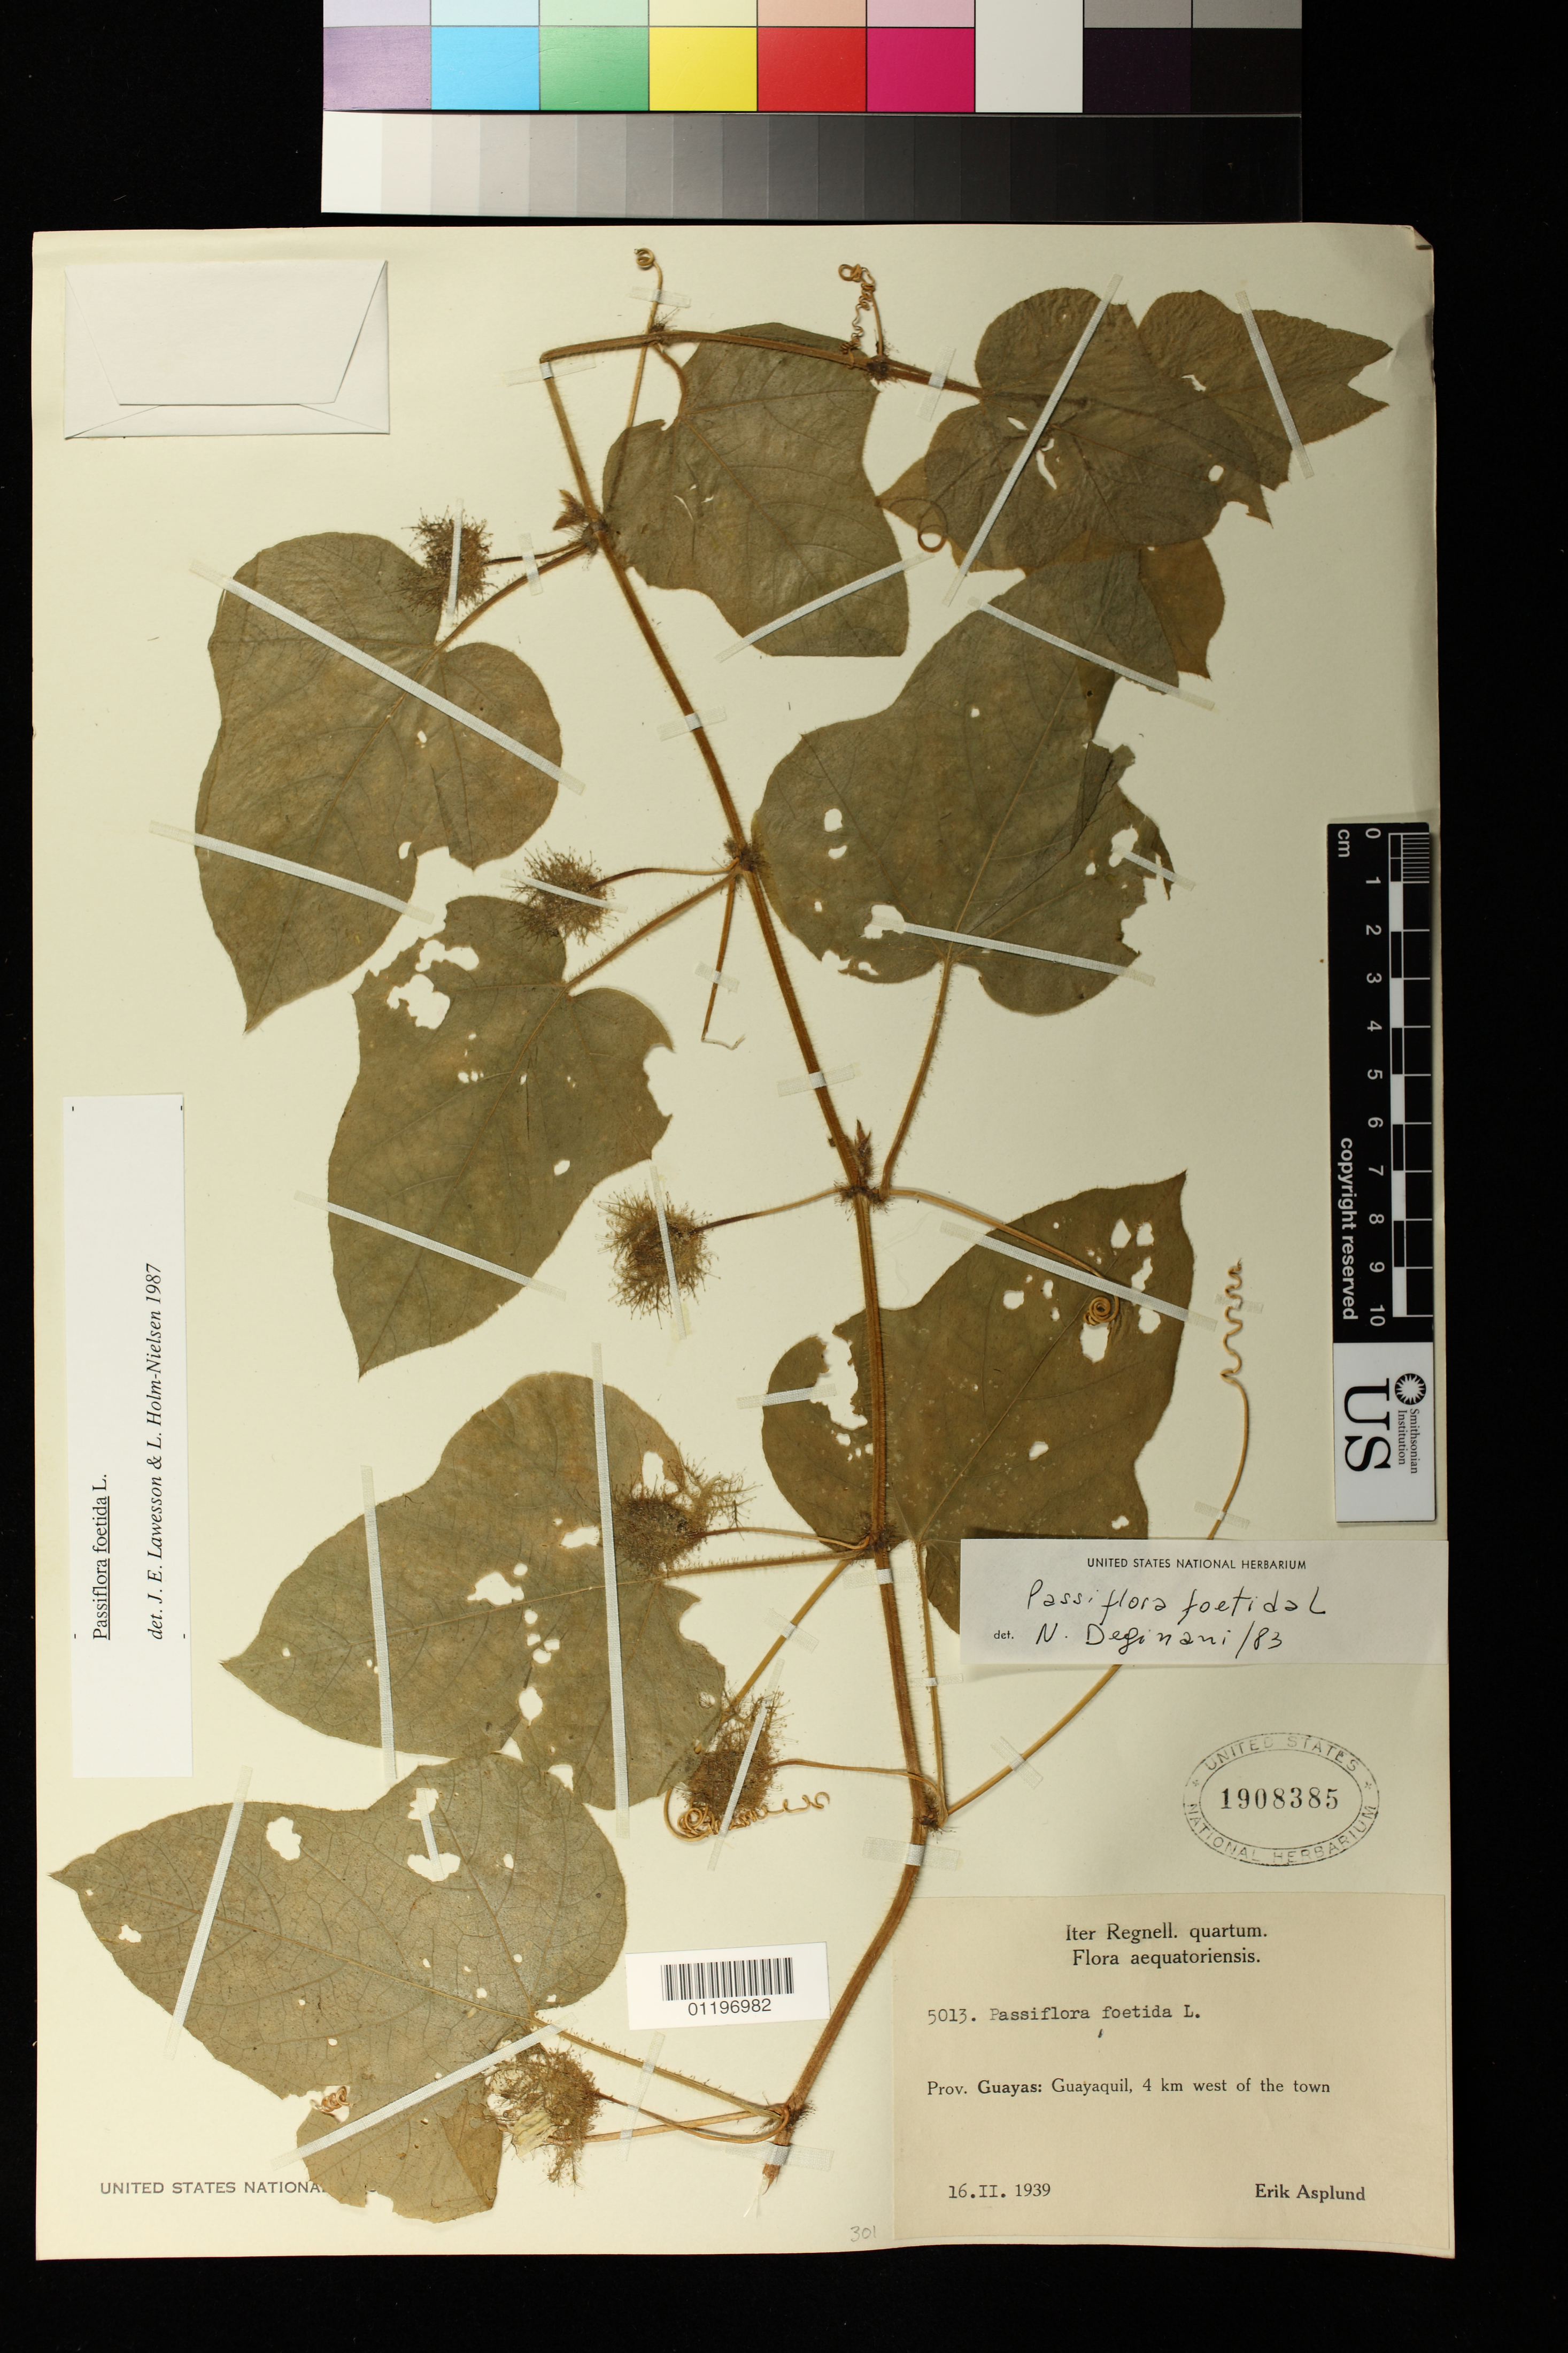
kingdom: Plantae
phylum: Tracheophyta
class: Magnoliopsida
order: Malpighiales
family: Passifloraceae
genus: Passiflora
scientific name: Passiflora foetida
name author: L.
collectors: E. Asplund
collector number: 5013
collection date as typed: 16 Feb 1939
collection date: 1939-02-16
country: Ecuador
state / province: Guayas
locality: Prov. Guayas: Guayaquil, 4 km west of the town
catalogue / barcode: US 1908385